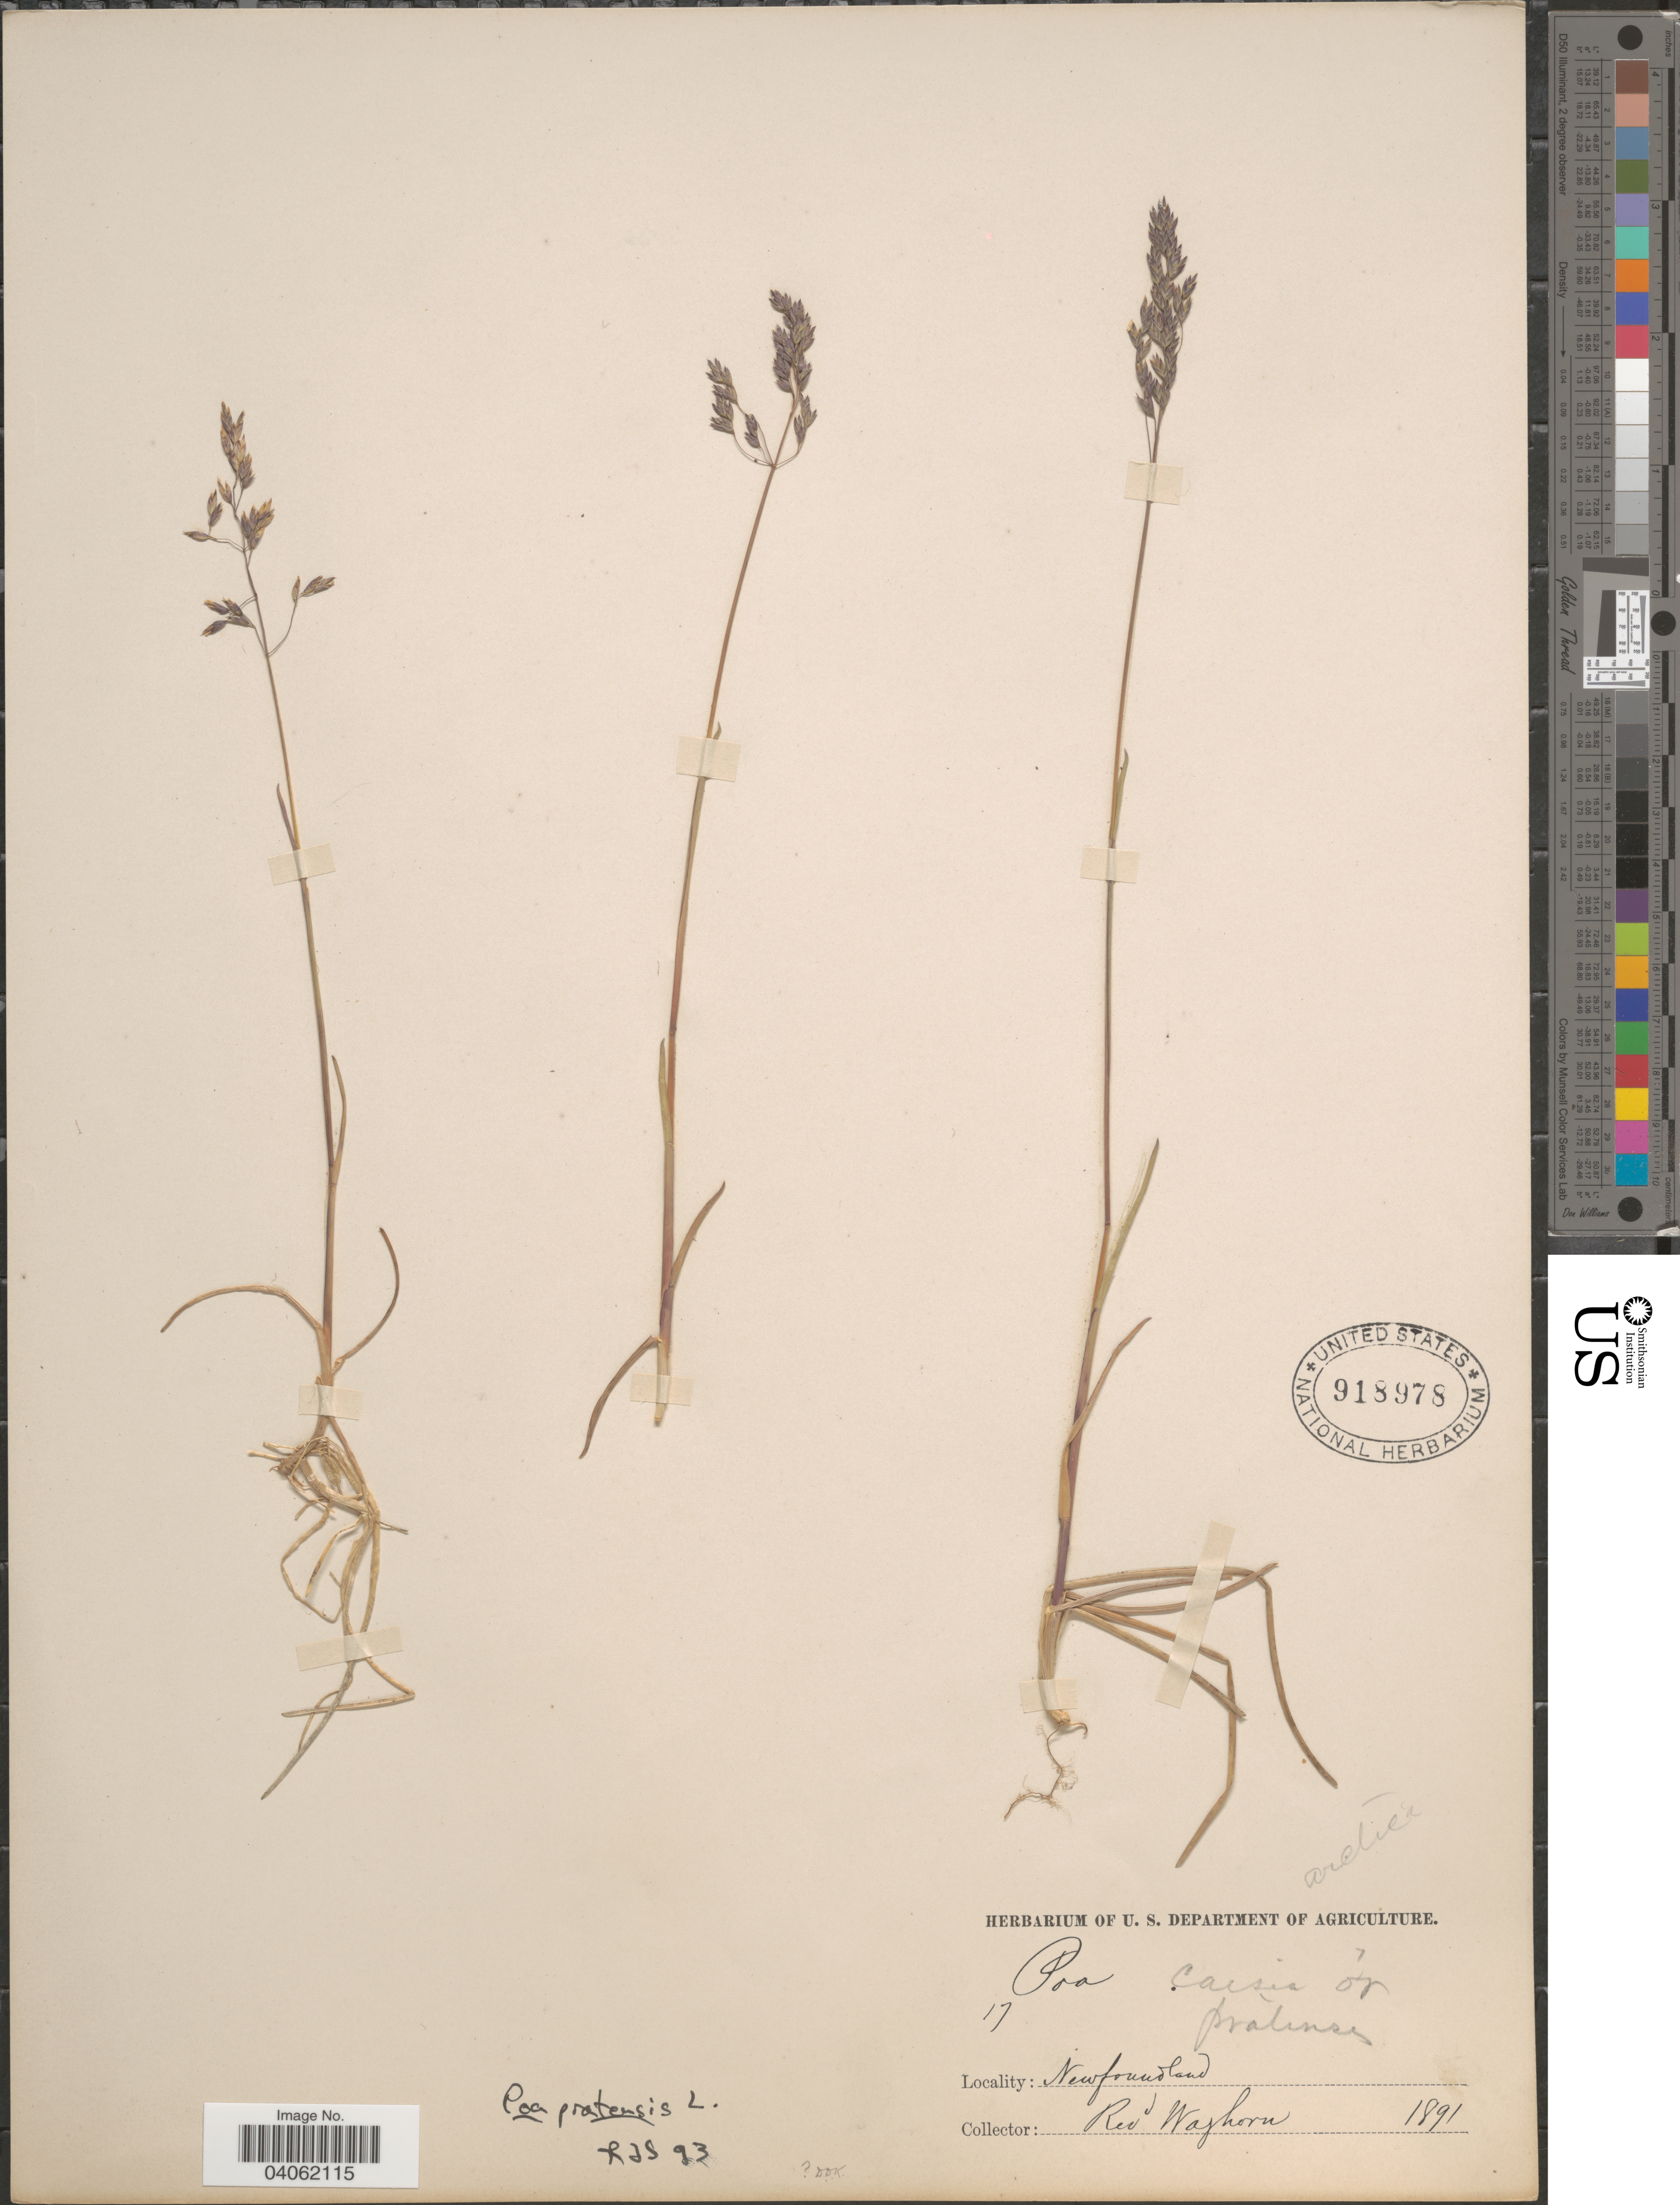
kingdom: Plantae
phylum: Tracheophyta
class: Liliopsida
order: Poales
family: Poaceae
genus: Poa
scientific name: Poa pratensis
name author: L.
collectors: Waghorn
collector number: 17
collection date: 1891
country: Canada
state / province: Newfoundland and Labrador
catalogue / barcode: US 918978